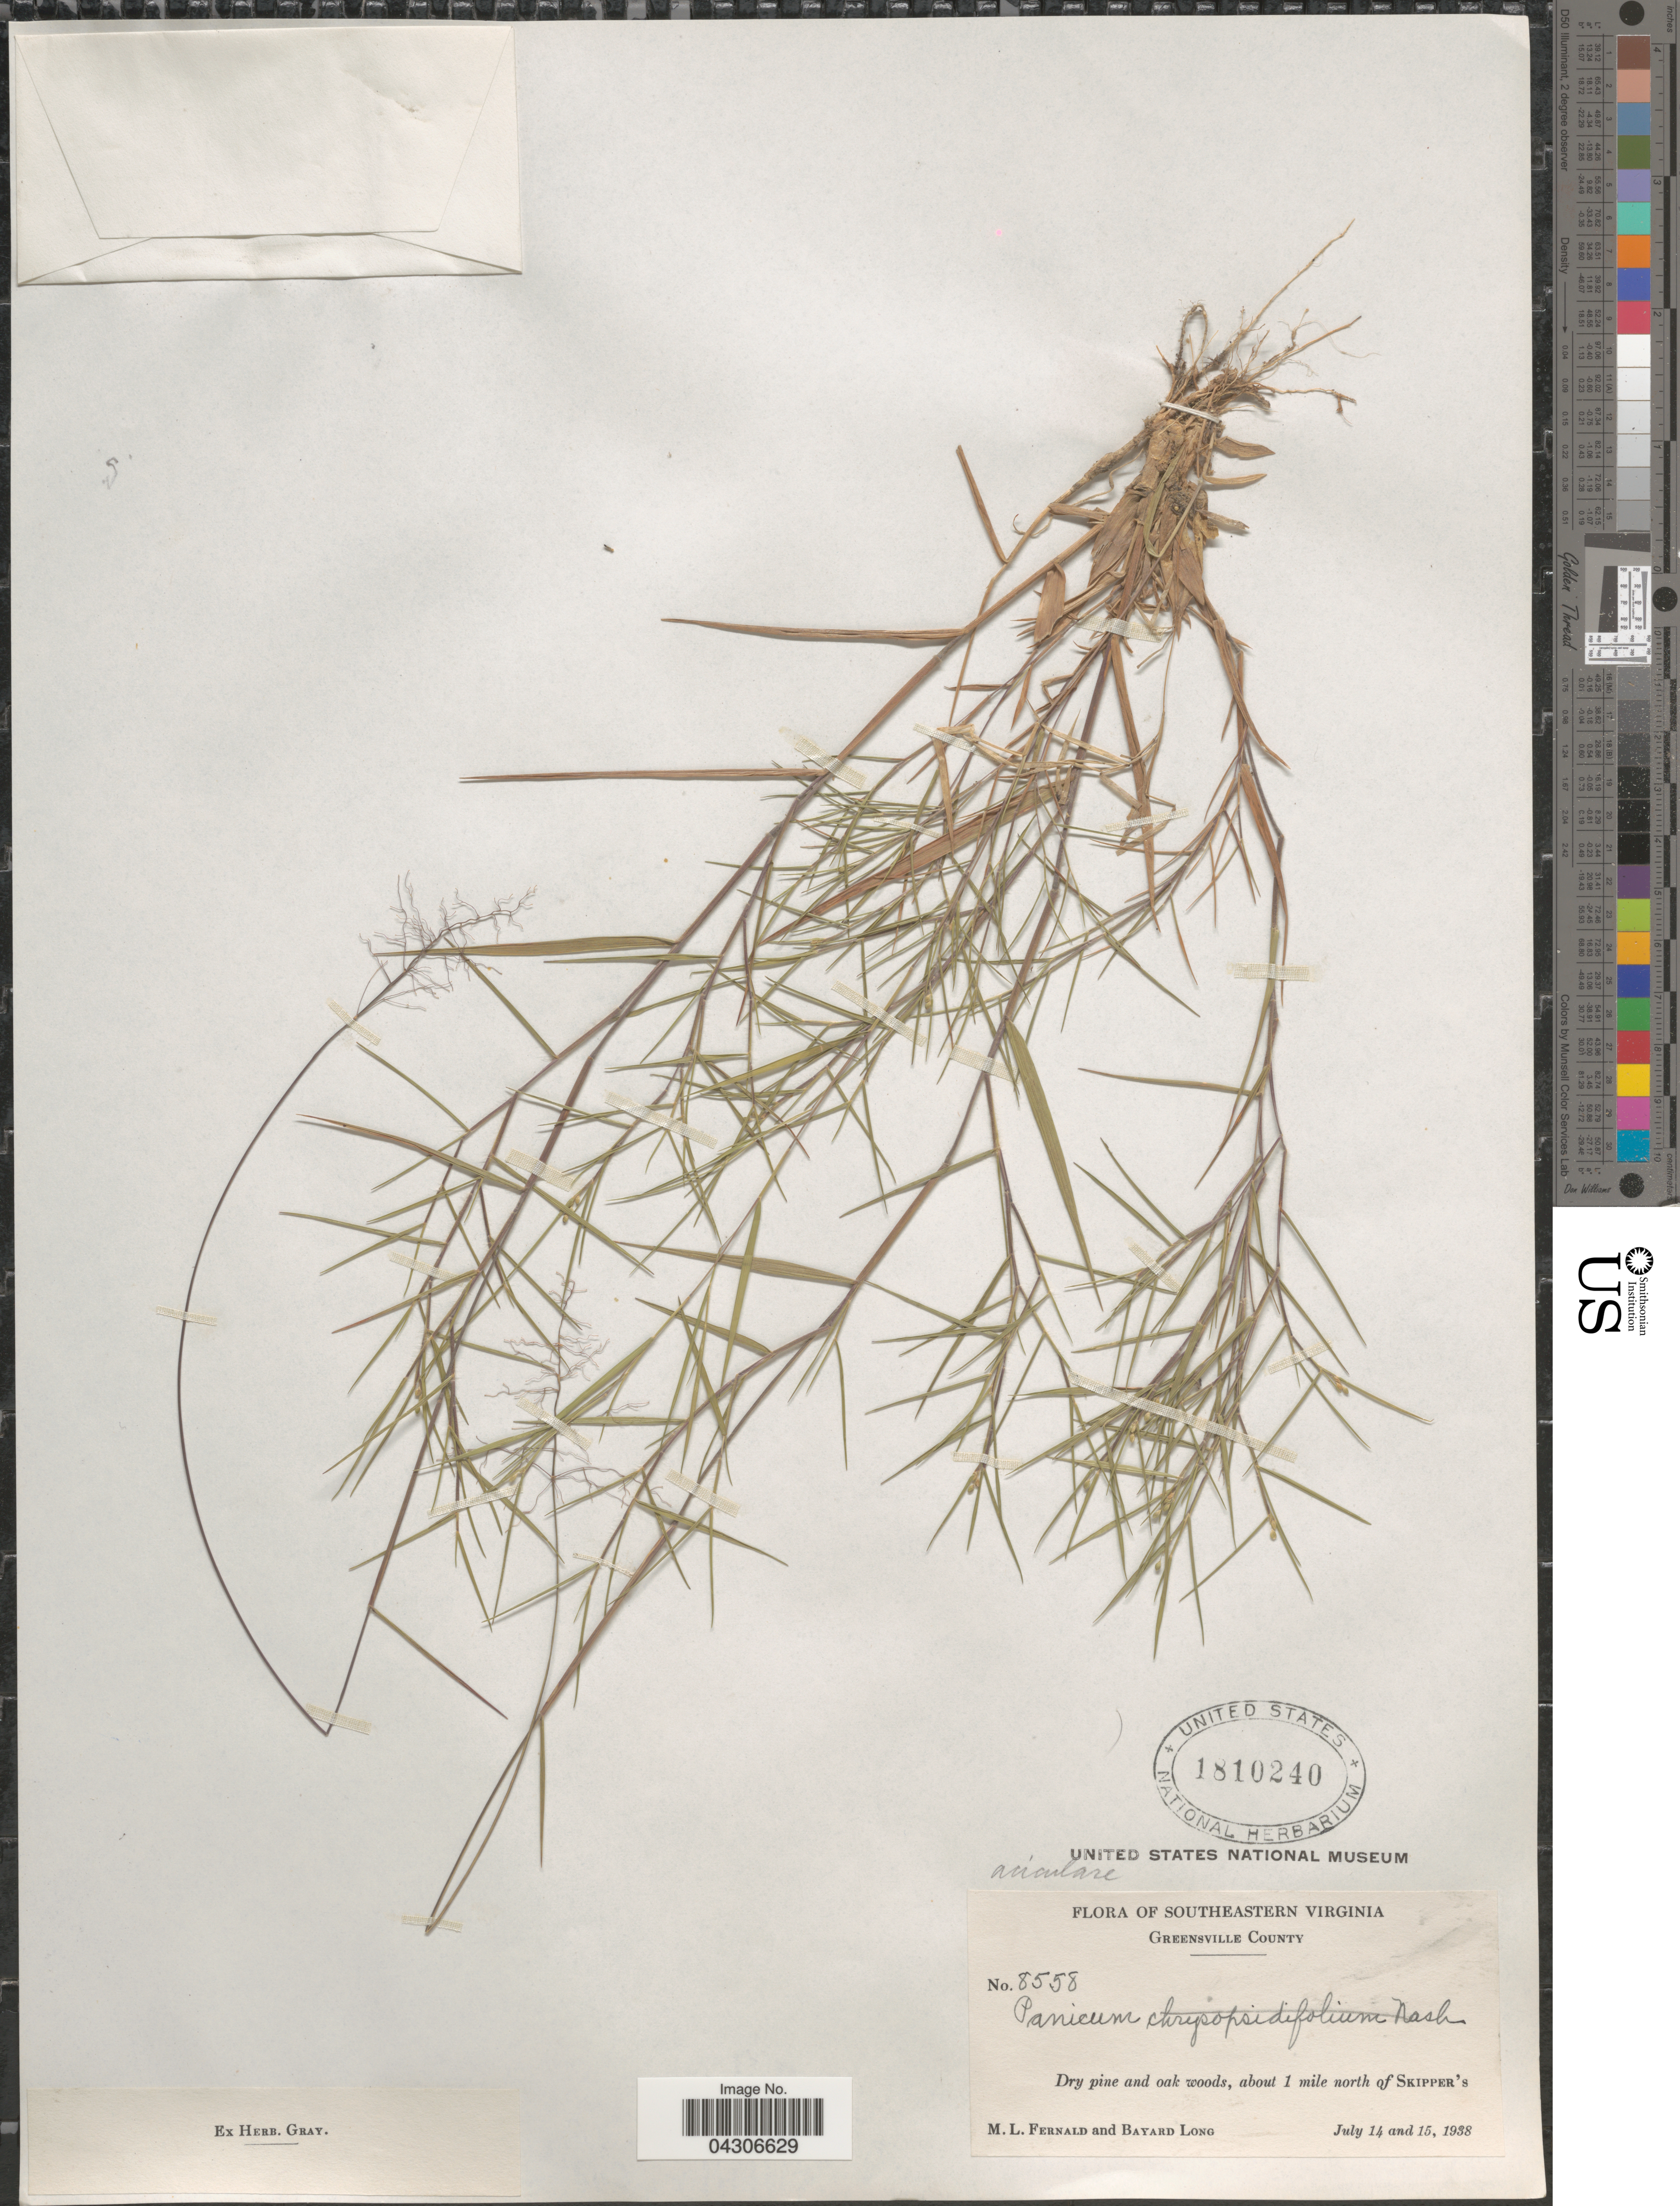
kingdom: Plantae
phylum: Tracheophyta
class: Liliopsida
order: Poales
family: Poaceae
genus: Dichanthelium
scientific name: Dichanthelium aciculare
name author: (Desv. ex Poir.) Gould & C.A. Clark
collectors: M. L. Fernald & B. Long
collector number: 8558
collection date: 1938-07-14/1938-07-15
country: United States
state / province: Virginia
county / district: Greensville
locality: Southeastern Virginia. Greensville County. Dry pine and oak woods, about 1 mile north of Skipper's.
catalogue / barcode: US 1810240